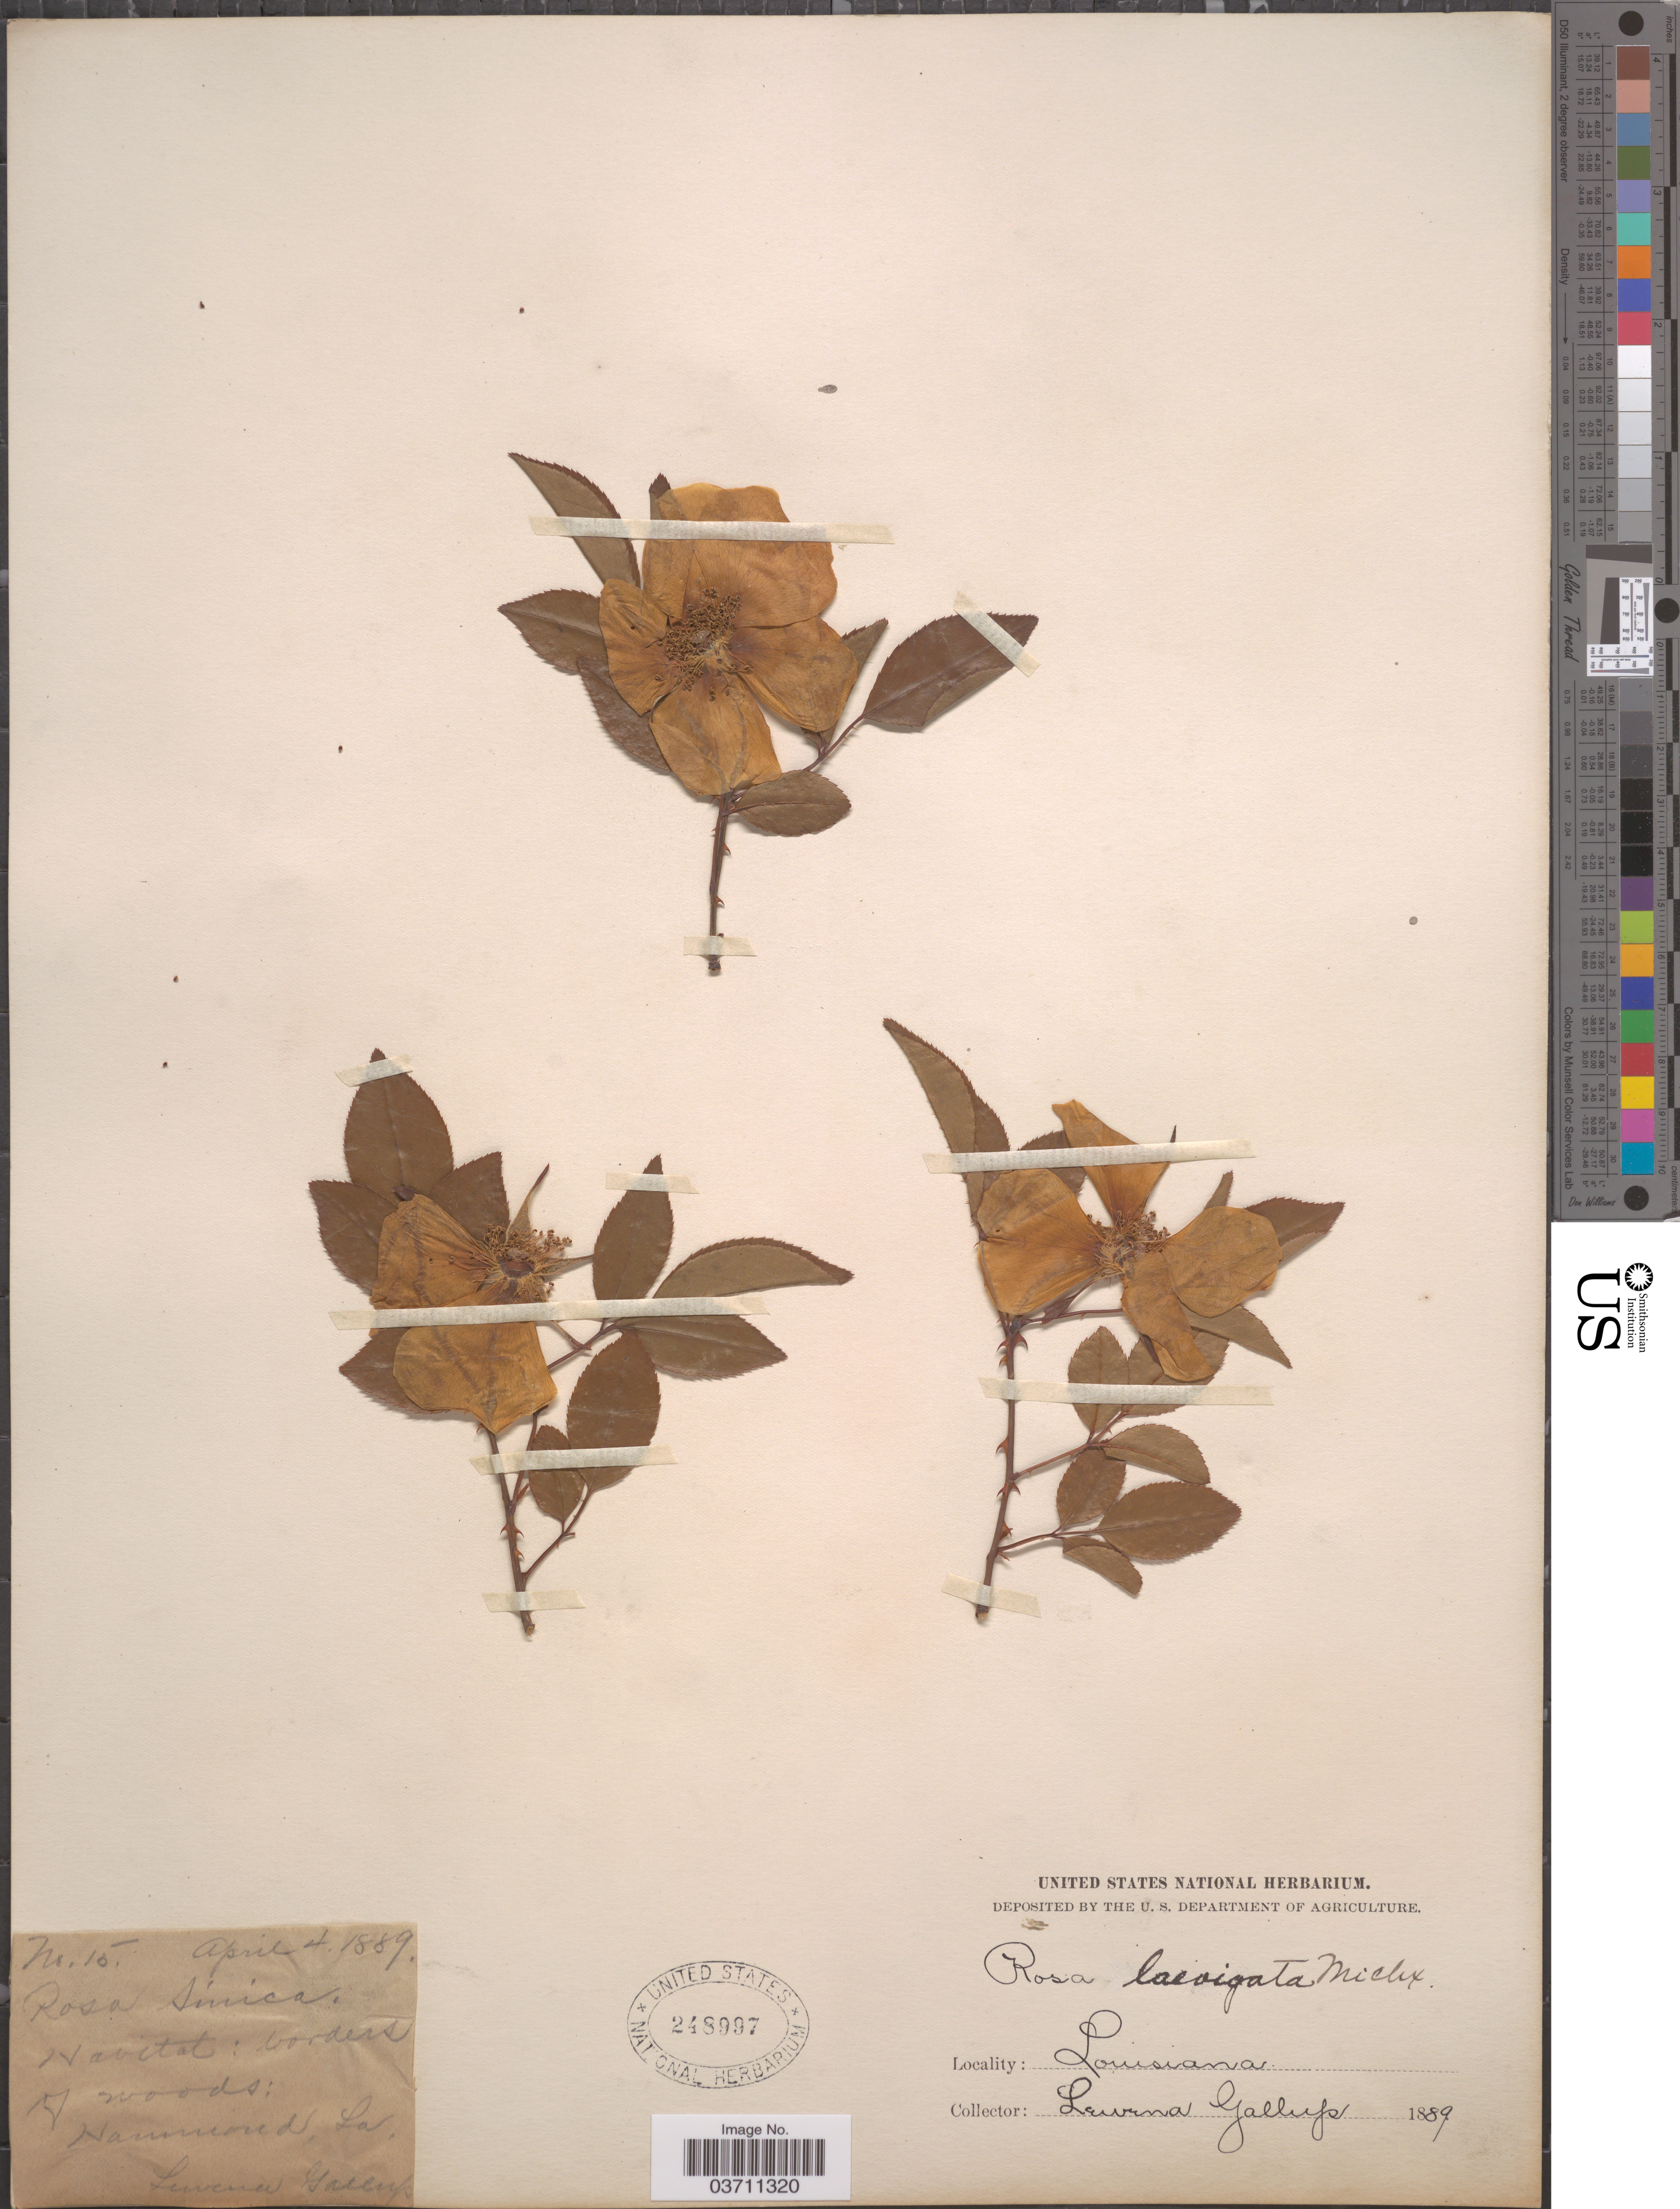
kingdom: Plantae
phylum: Tracheophyta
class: Magnoliopsida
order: Rosales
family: Rosaceae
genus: Rosa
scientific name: Rosa laevigata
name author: Michx.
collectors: L. Gallup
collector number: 15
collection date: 1889-04-04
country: United States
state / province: Louisiana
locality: Borders of woods. Hammond.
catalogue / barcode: US 248997